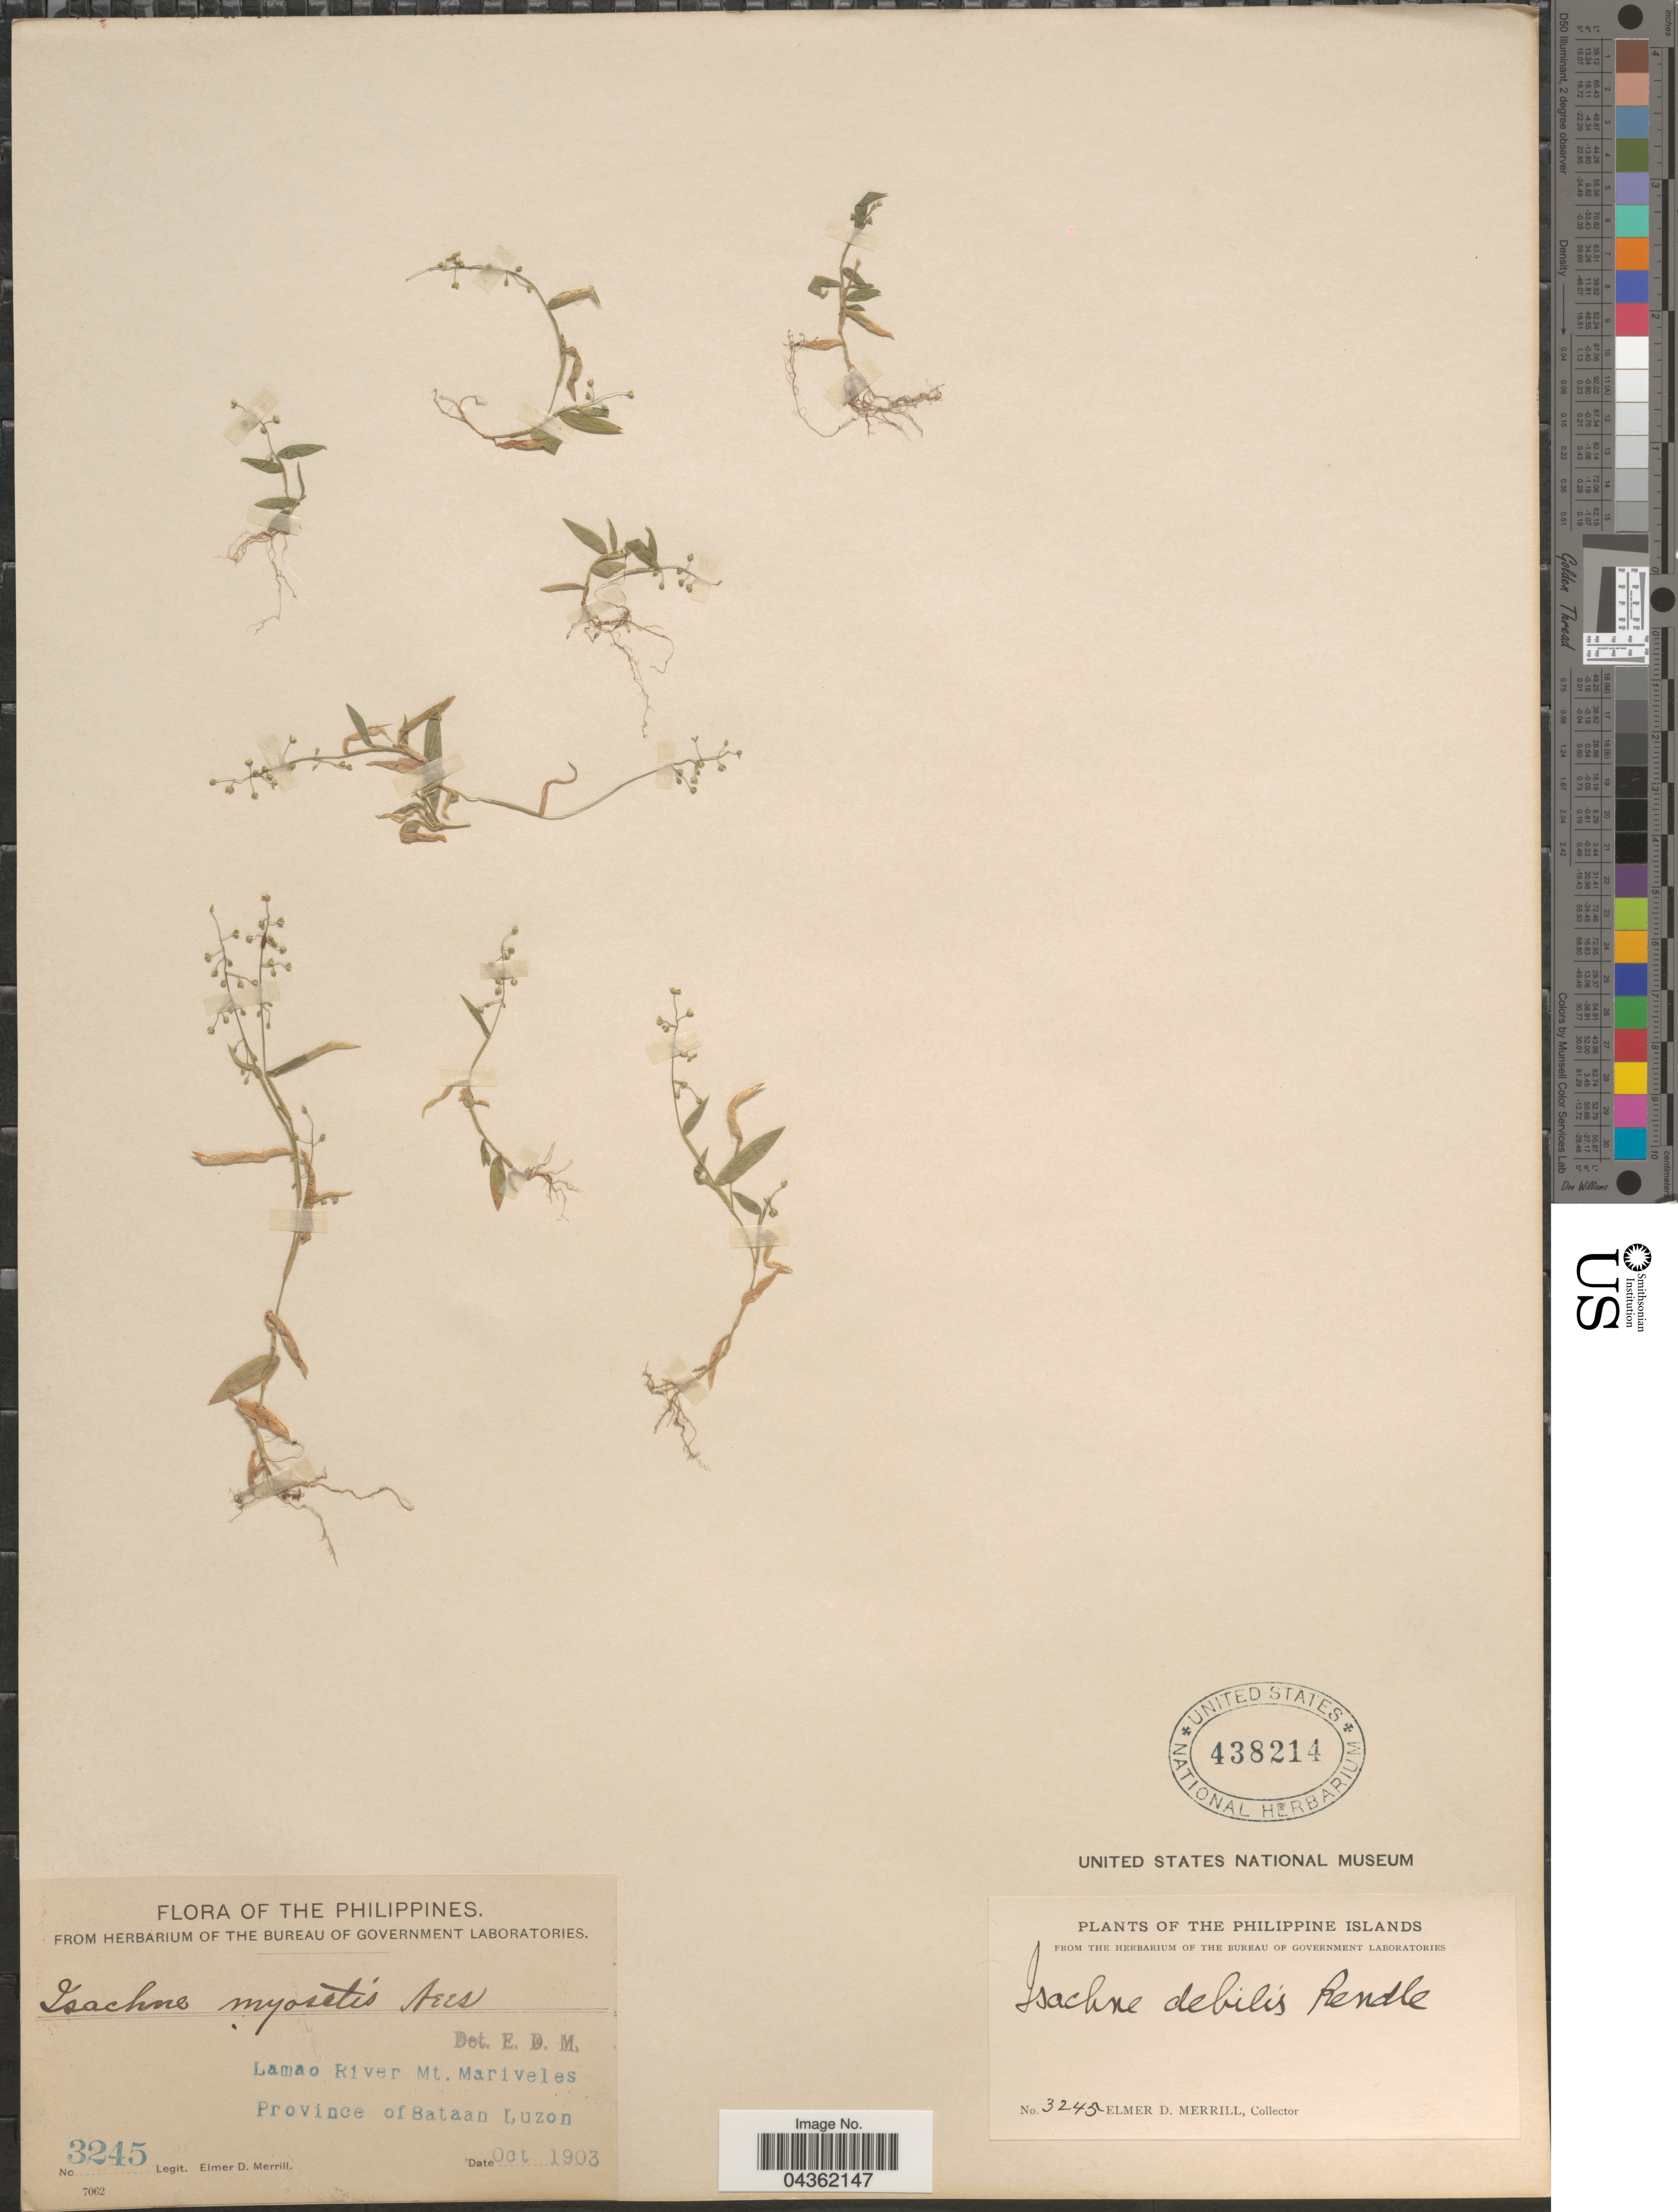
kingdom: Plantae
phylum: Tracheophyta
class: Liliopsida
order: Poales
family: Poaceae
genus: Isachne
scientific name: Isachne myosotis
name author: Nees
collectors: E. D. Merrill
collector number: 3245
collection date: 1903-10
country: Philippines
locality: Lamao River Mt. Mariveles. Province of Bataan. Luzon. Philippine Islands.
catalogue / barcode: US 438214